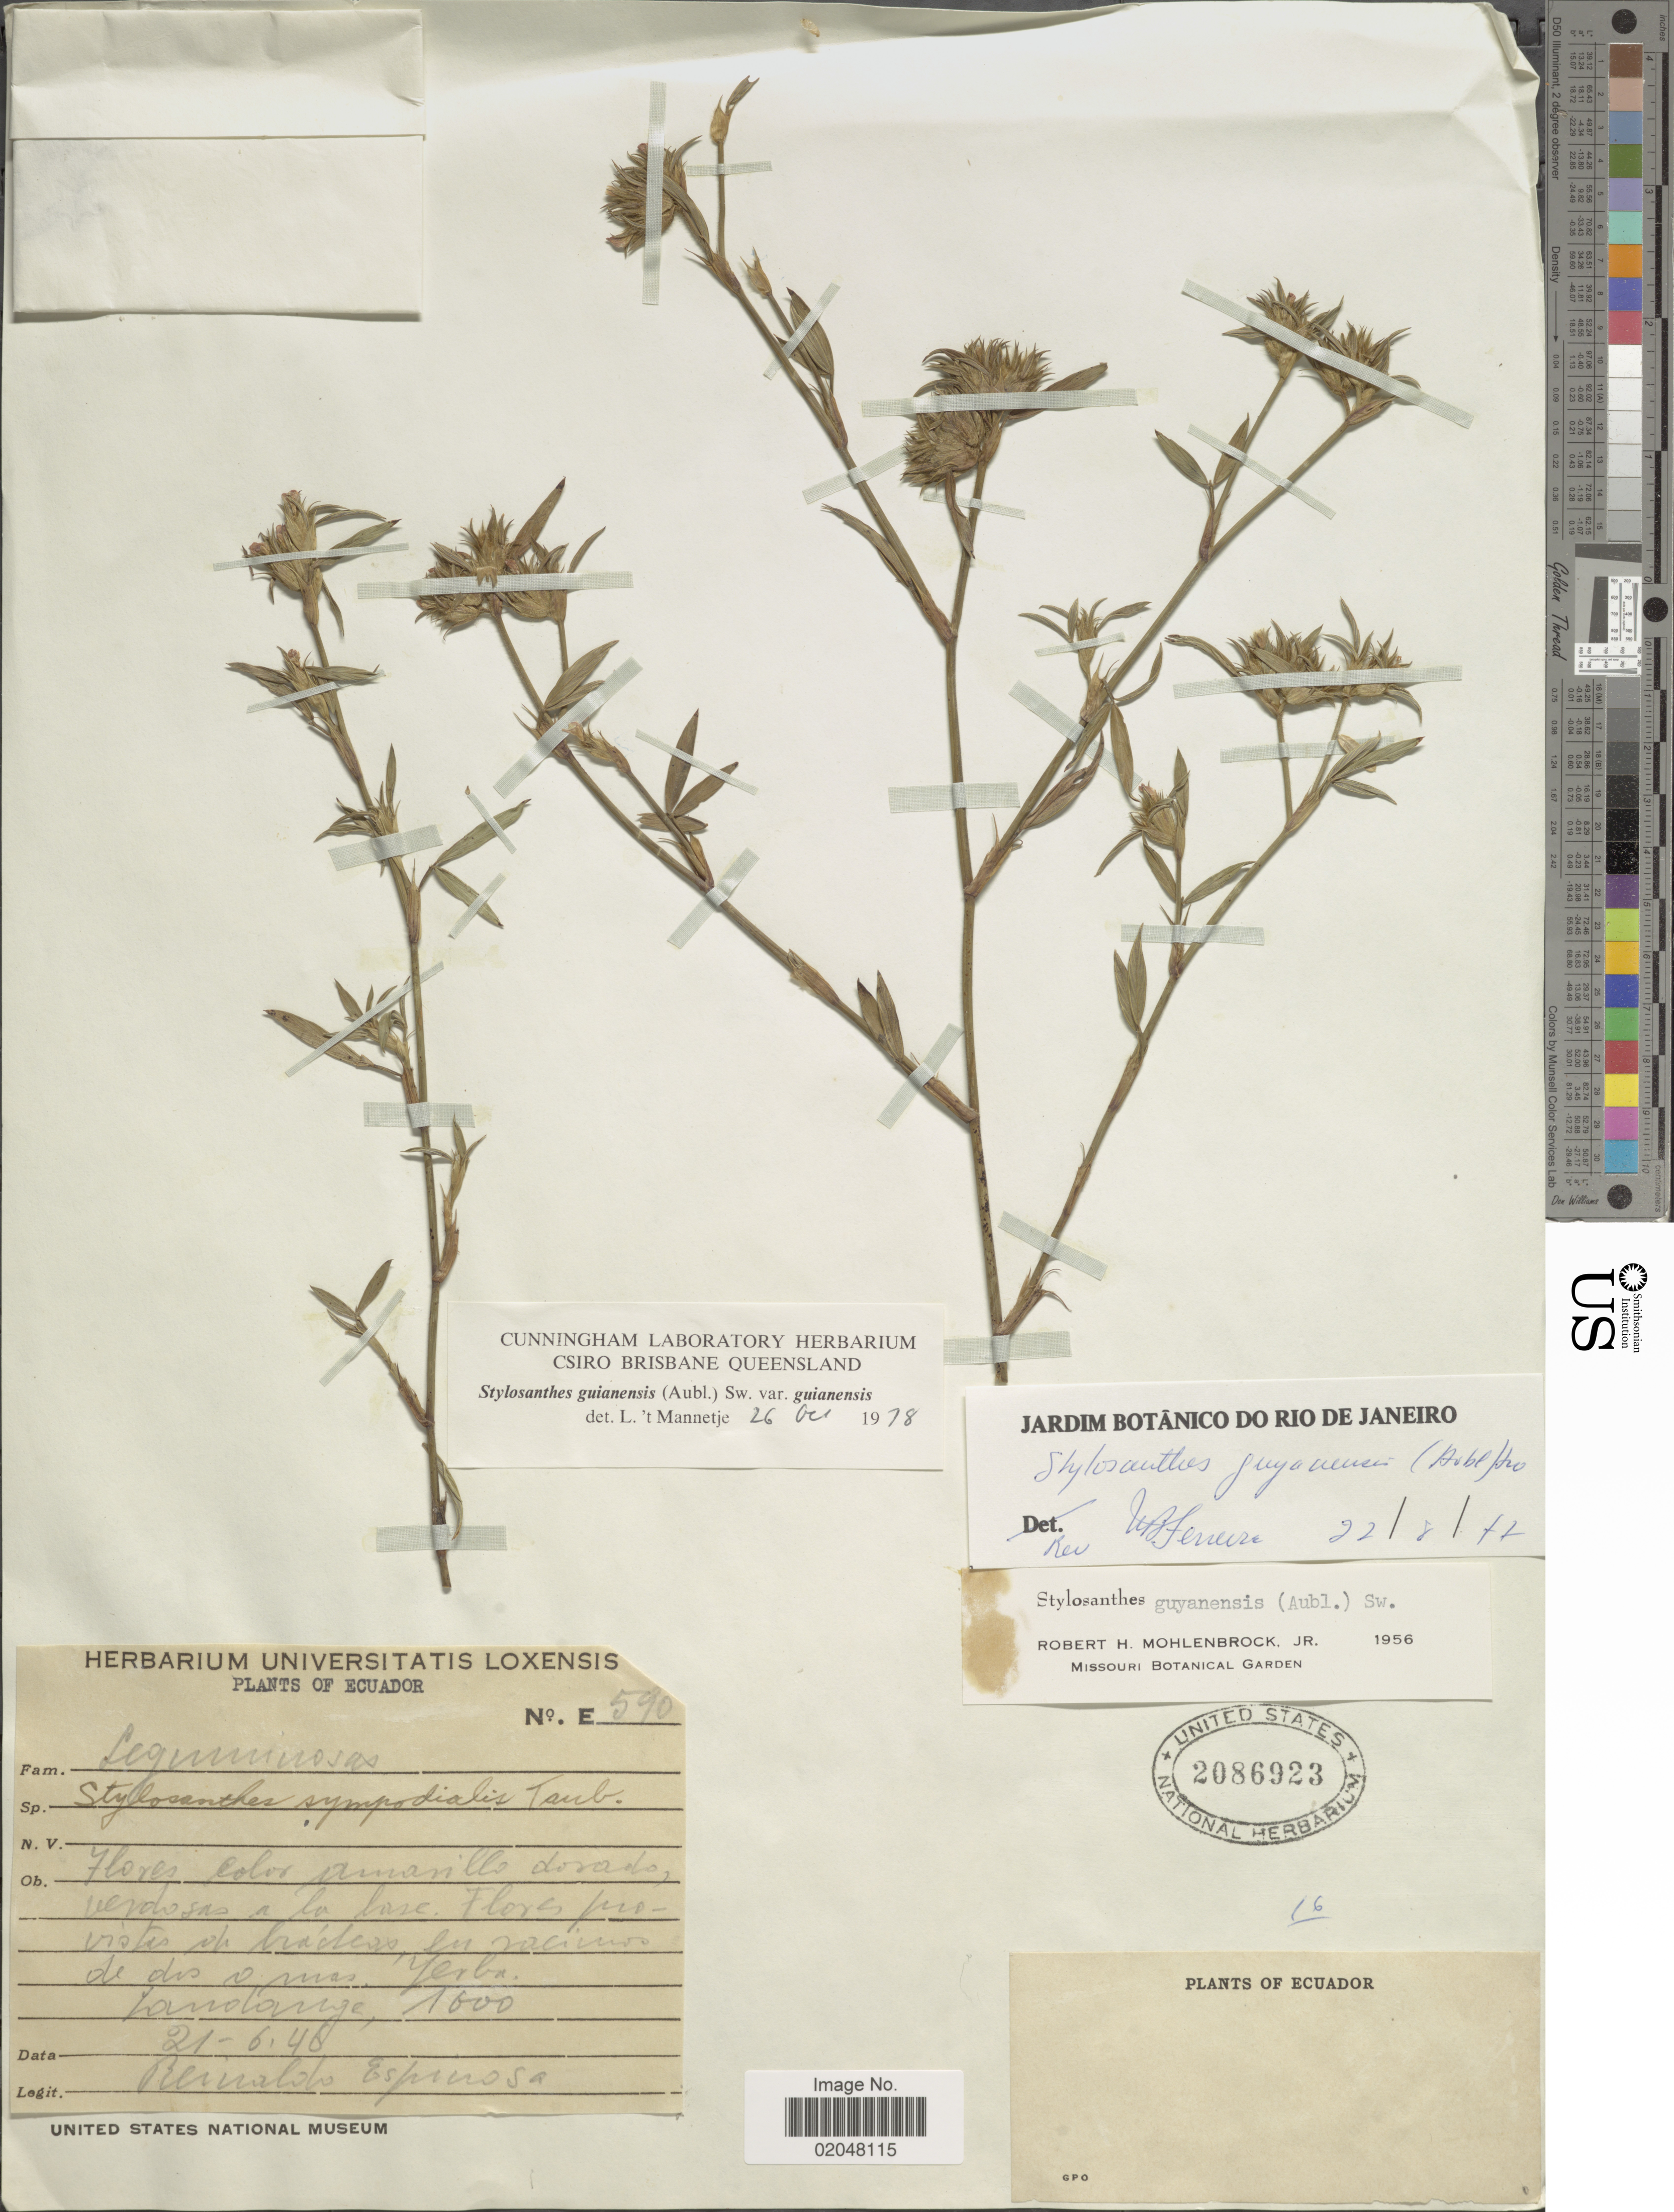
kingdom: Plantae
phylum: Tracheophyta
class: Magnoliopsida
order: Fabales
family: Fabaceae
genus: Stylosanthes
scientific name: Stylosanthes guianensis var. guianensis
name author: (Aubl.) Sw.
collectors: R. Espinosa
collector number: E 590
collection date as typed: Transcribed d/m/y: 21/6/48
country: Ecuador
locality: Landange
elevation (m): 1600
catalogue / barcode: US 2086923